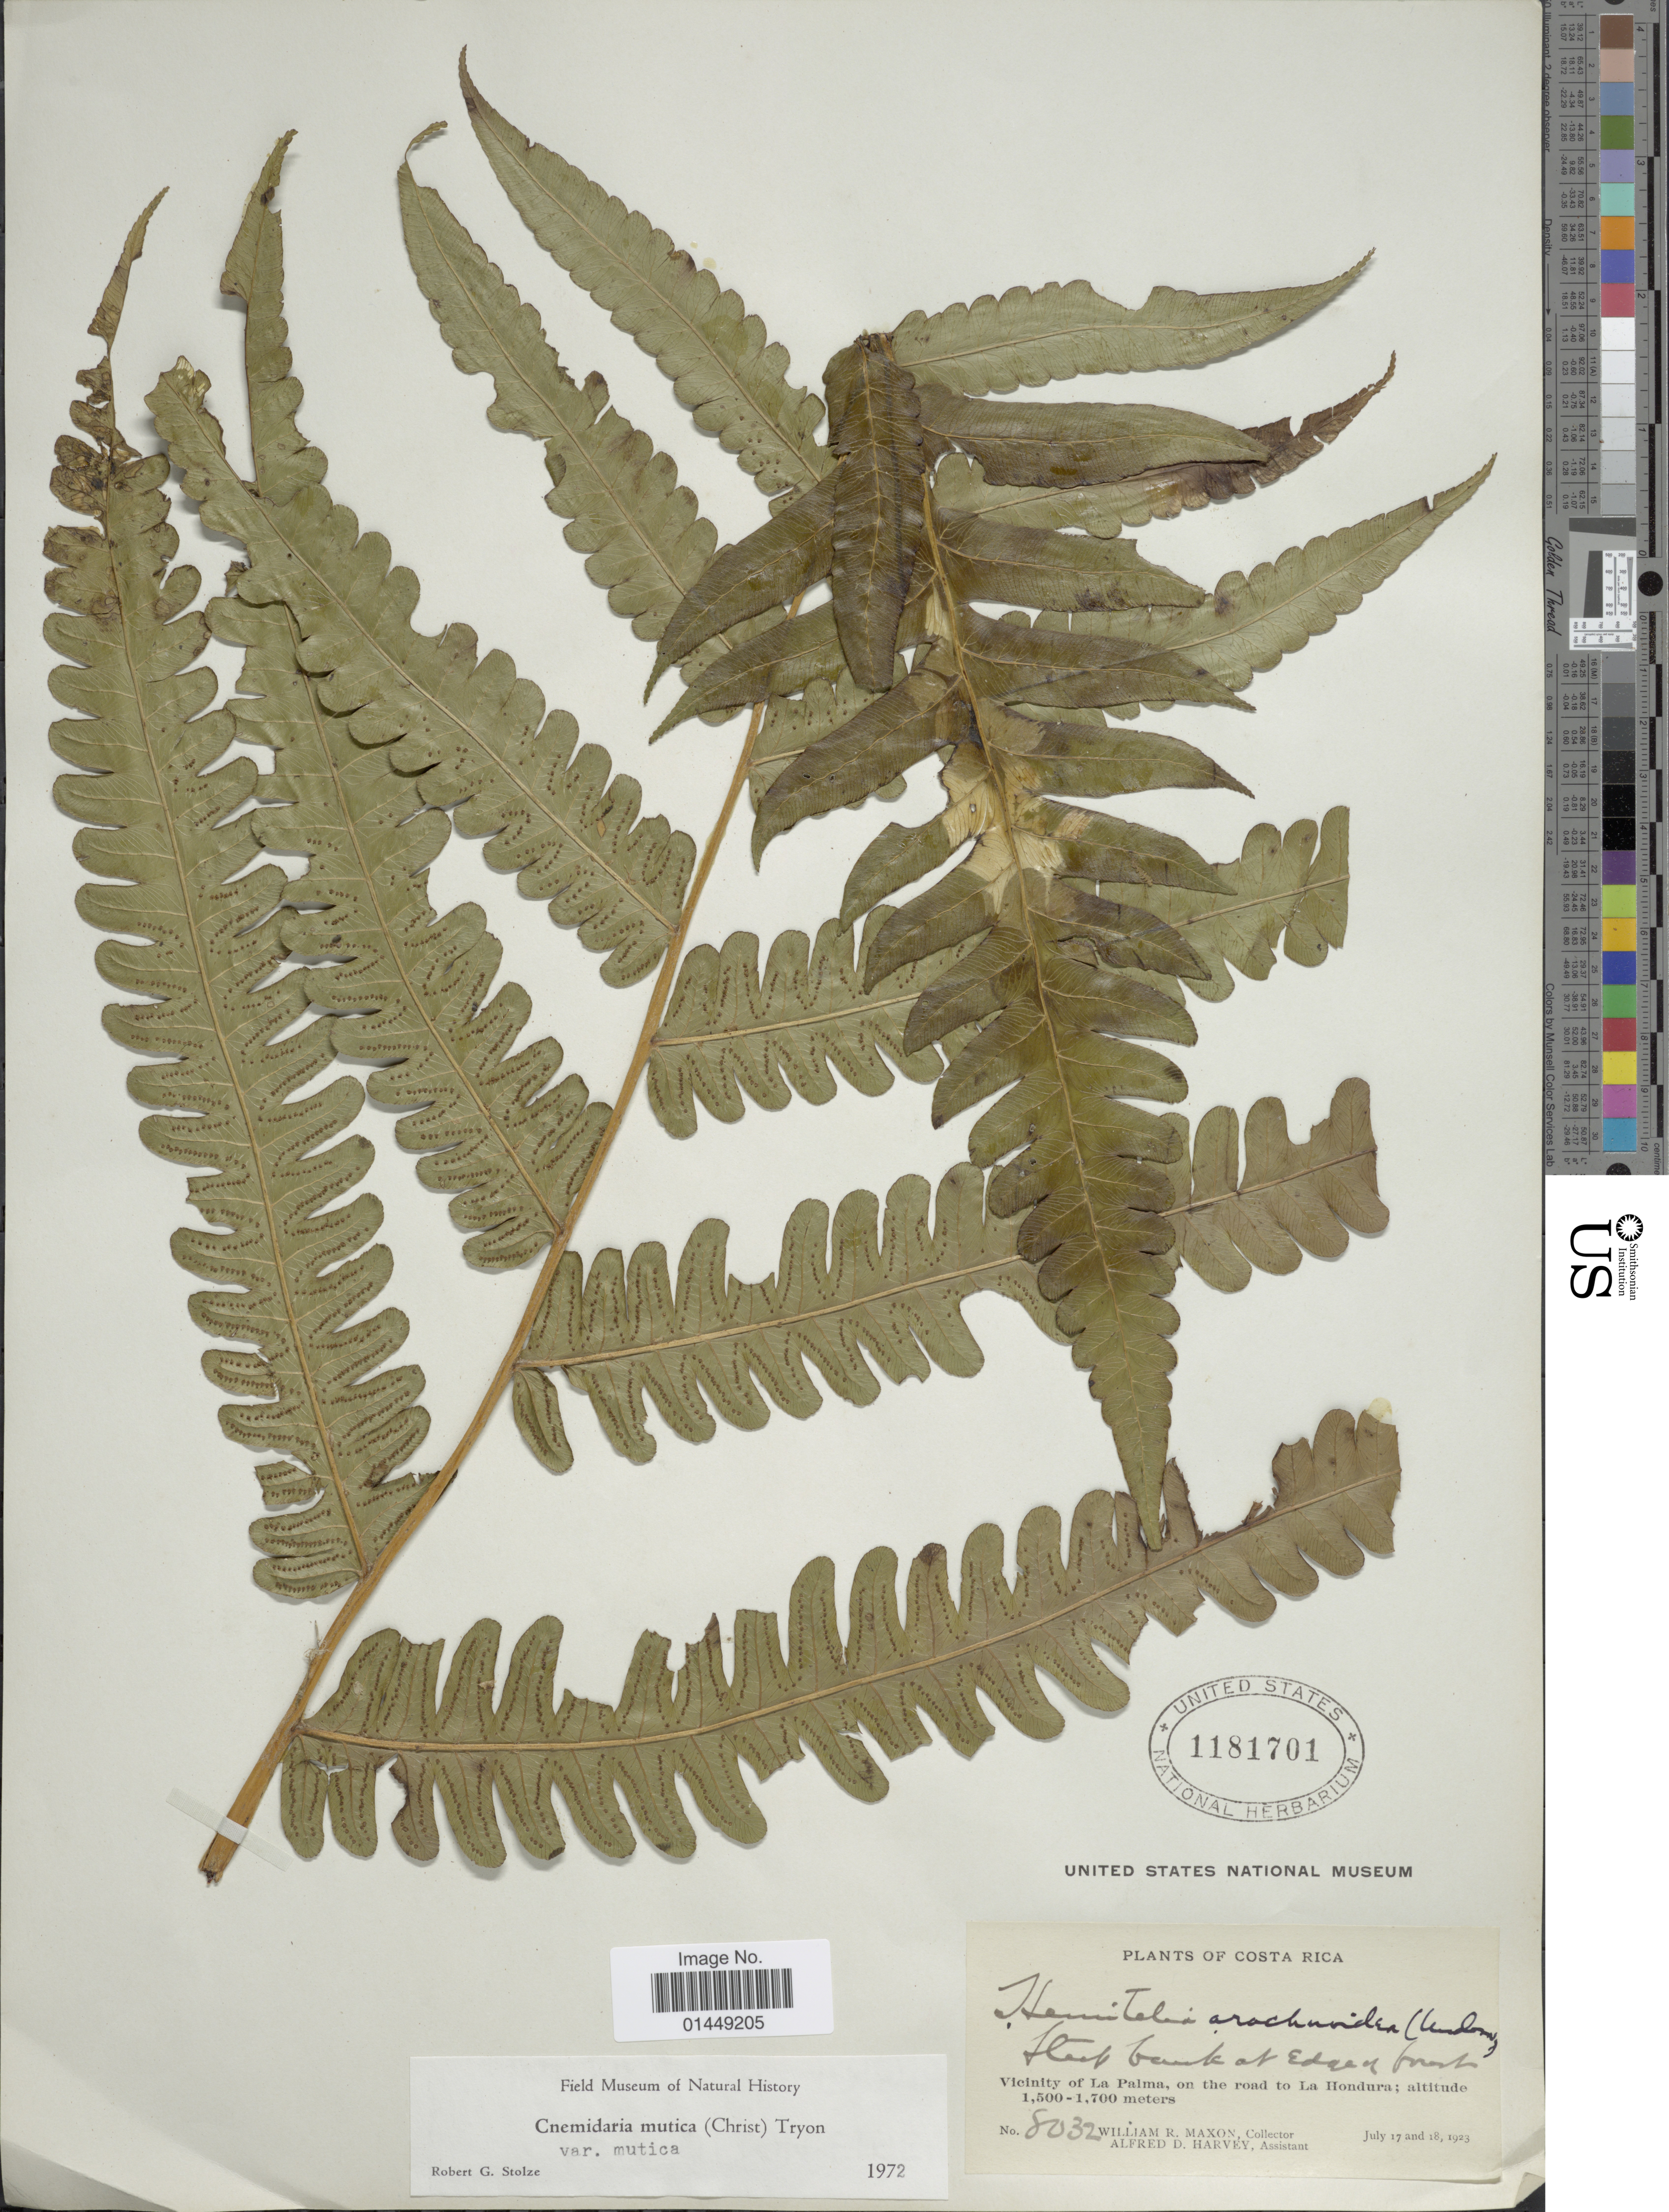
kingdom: Plantae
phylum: Tracheophyta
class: Polypodiopsida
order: Cyatheales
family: Cyatheaceae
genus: Cyathea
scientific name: Cyathea mutica var. mutica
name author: (Christ) Domin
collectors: W. R. Maxon & A. D. Harvey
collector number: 8032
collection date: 1923-07-17/1923-07-18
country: Costa Rica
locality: Steep bank at edge of forest. Vicinity of La Palma, on the road to La Hondura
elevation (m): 1500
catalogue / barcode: US 1181701